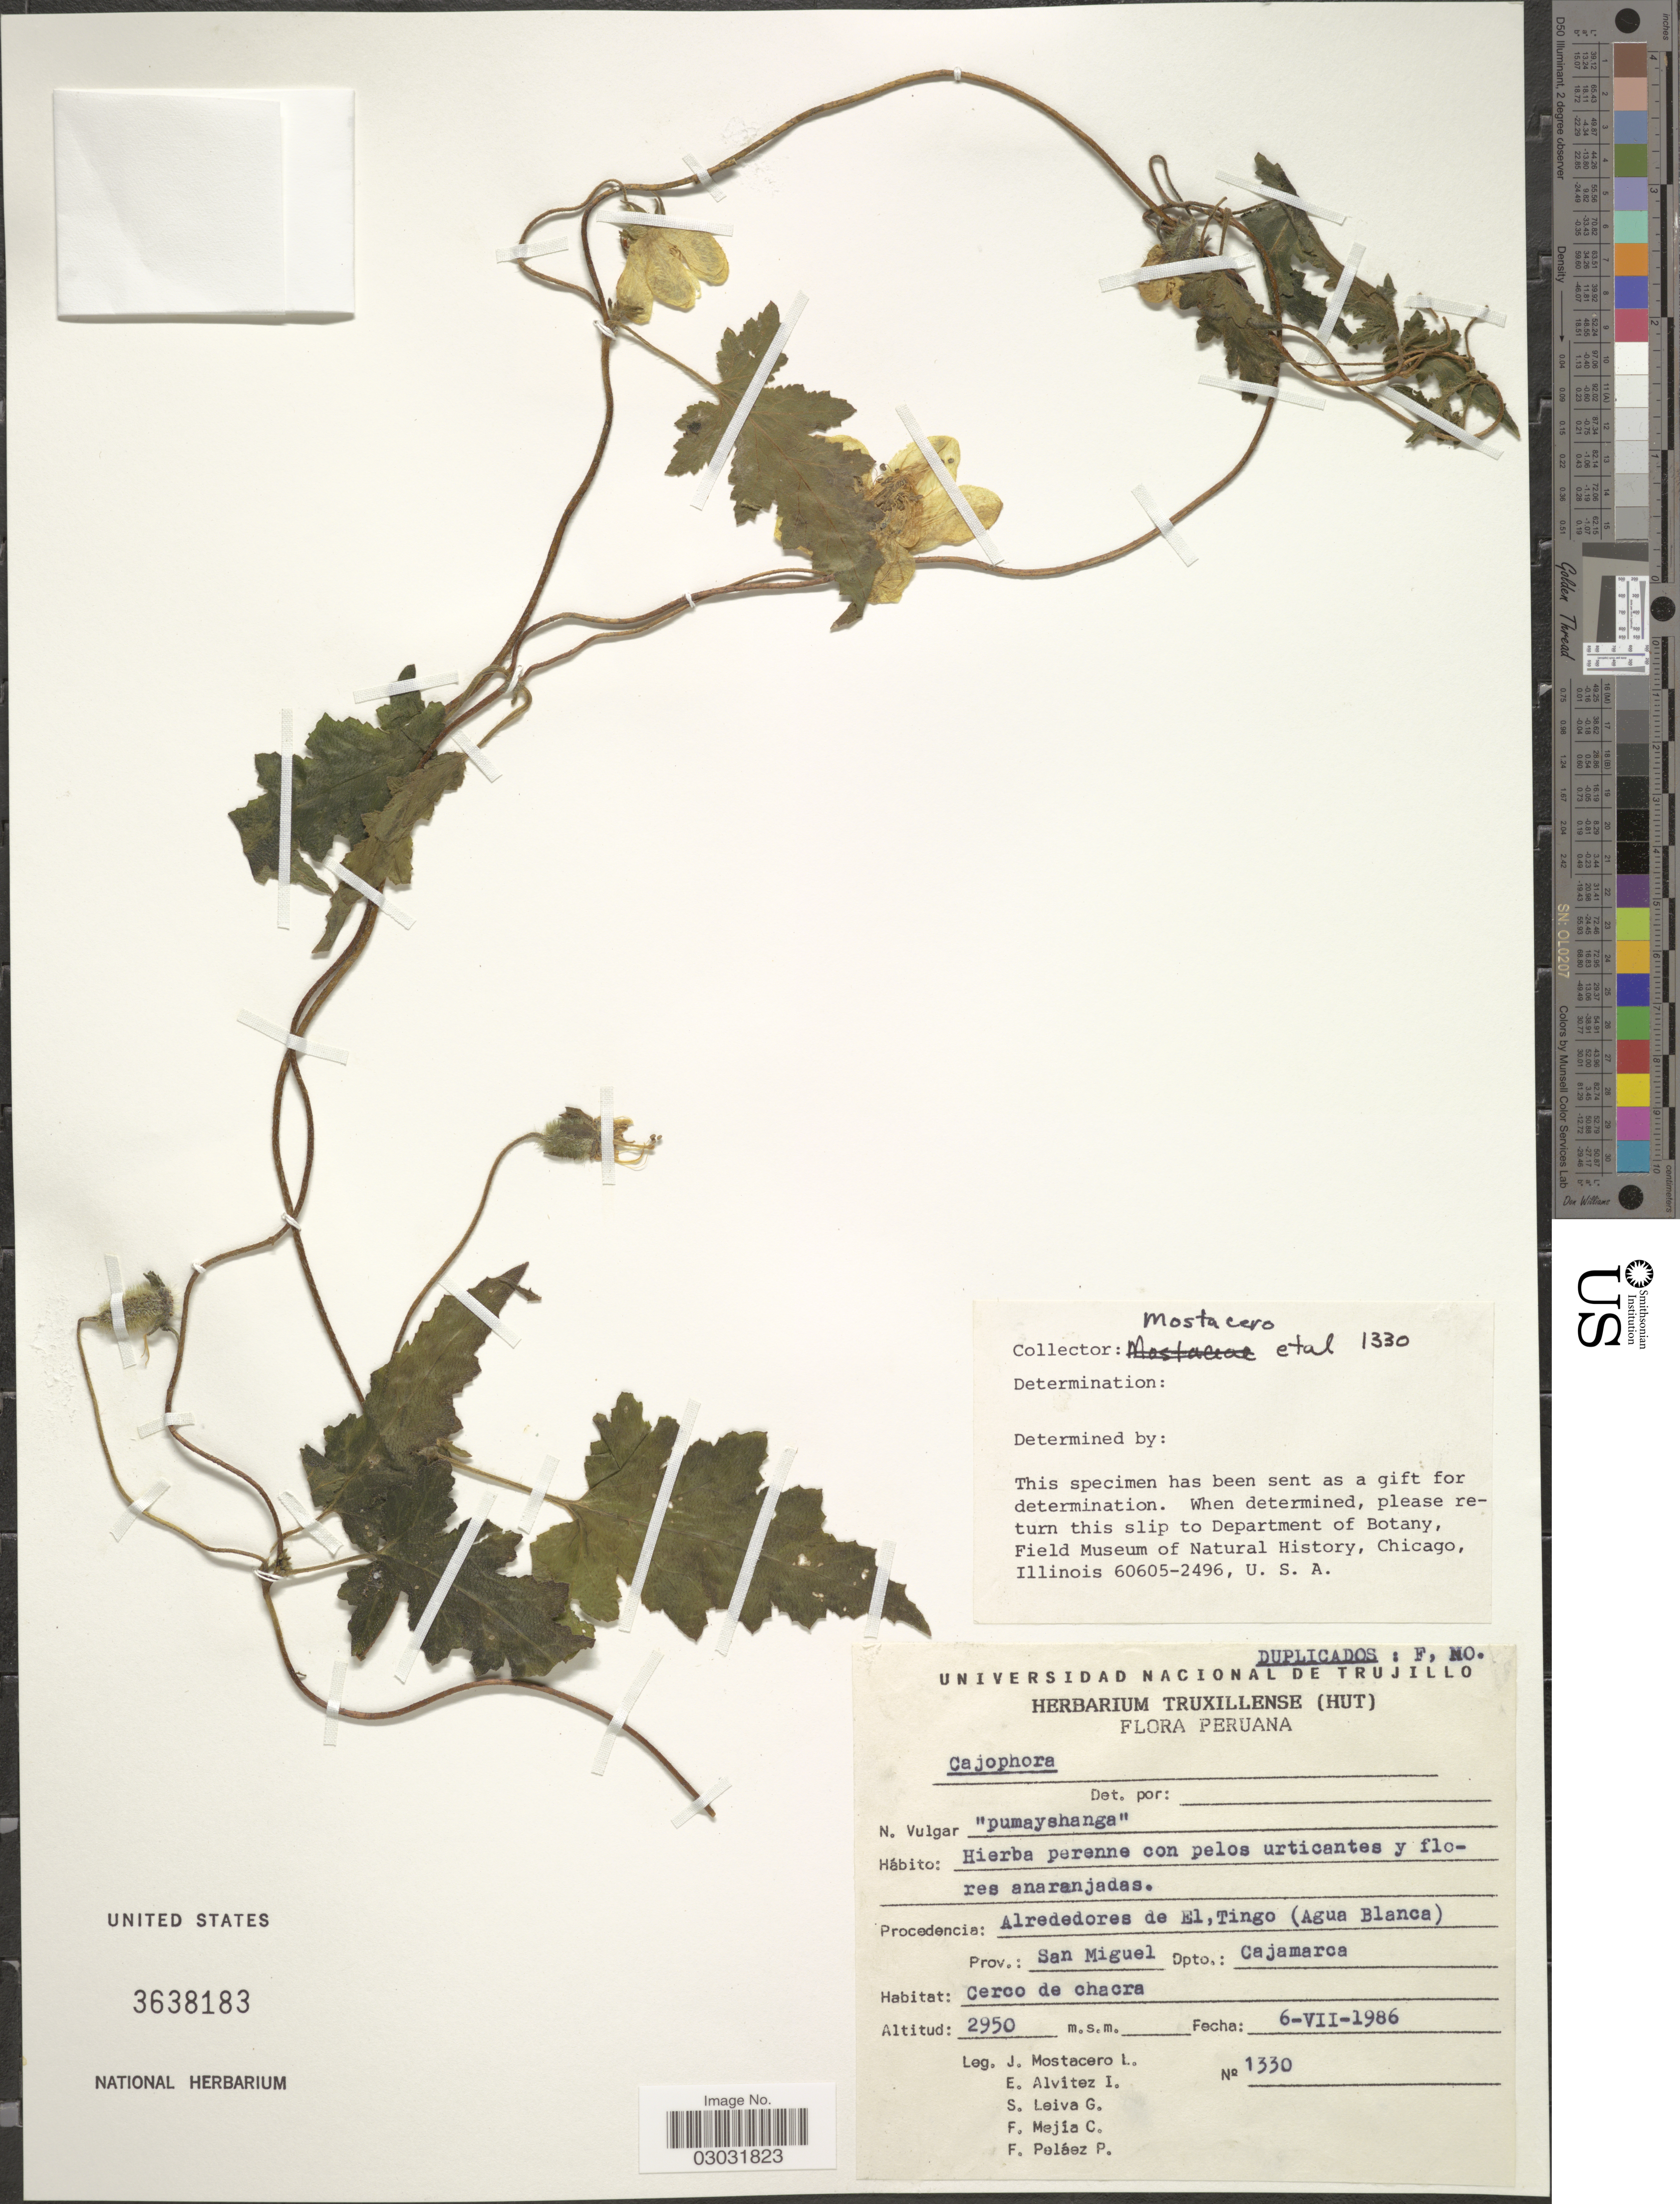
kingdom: Plantae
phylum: Tracheophyta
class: Magnoliopsida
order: Cornales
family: Loasaceae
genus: Caiophora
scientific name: Caiophora sepiaria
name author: (Ruiz & Pav. ex G. Don) J.F. Macbr.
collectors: J. Mostacero L., E. Alvitez I., S. Leiva G., F. Mejia C. & F. Pelaez P.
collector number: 1330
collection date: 1986-07-06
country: Peru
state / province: Cajamarca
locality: Alrededores de El, Tingo (Agua Blanca). Prov.: San Miguel. Dpto.: Cajamarca.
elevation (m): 2950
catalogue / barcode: US 3638183